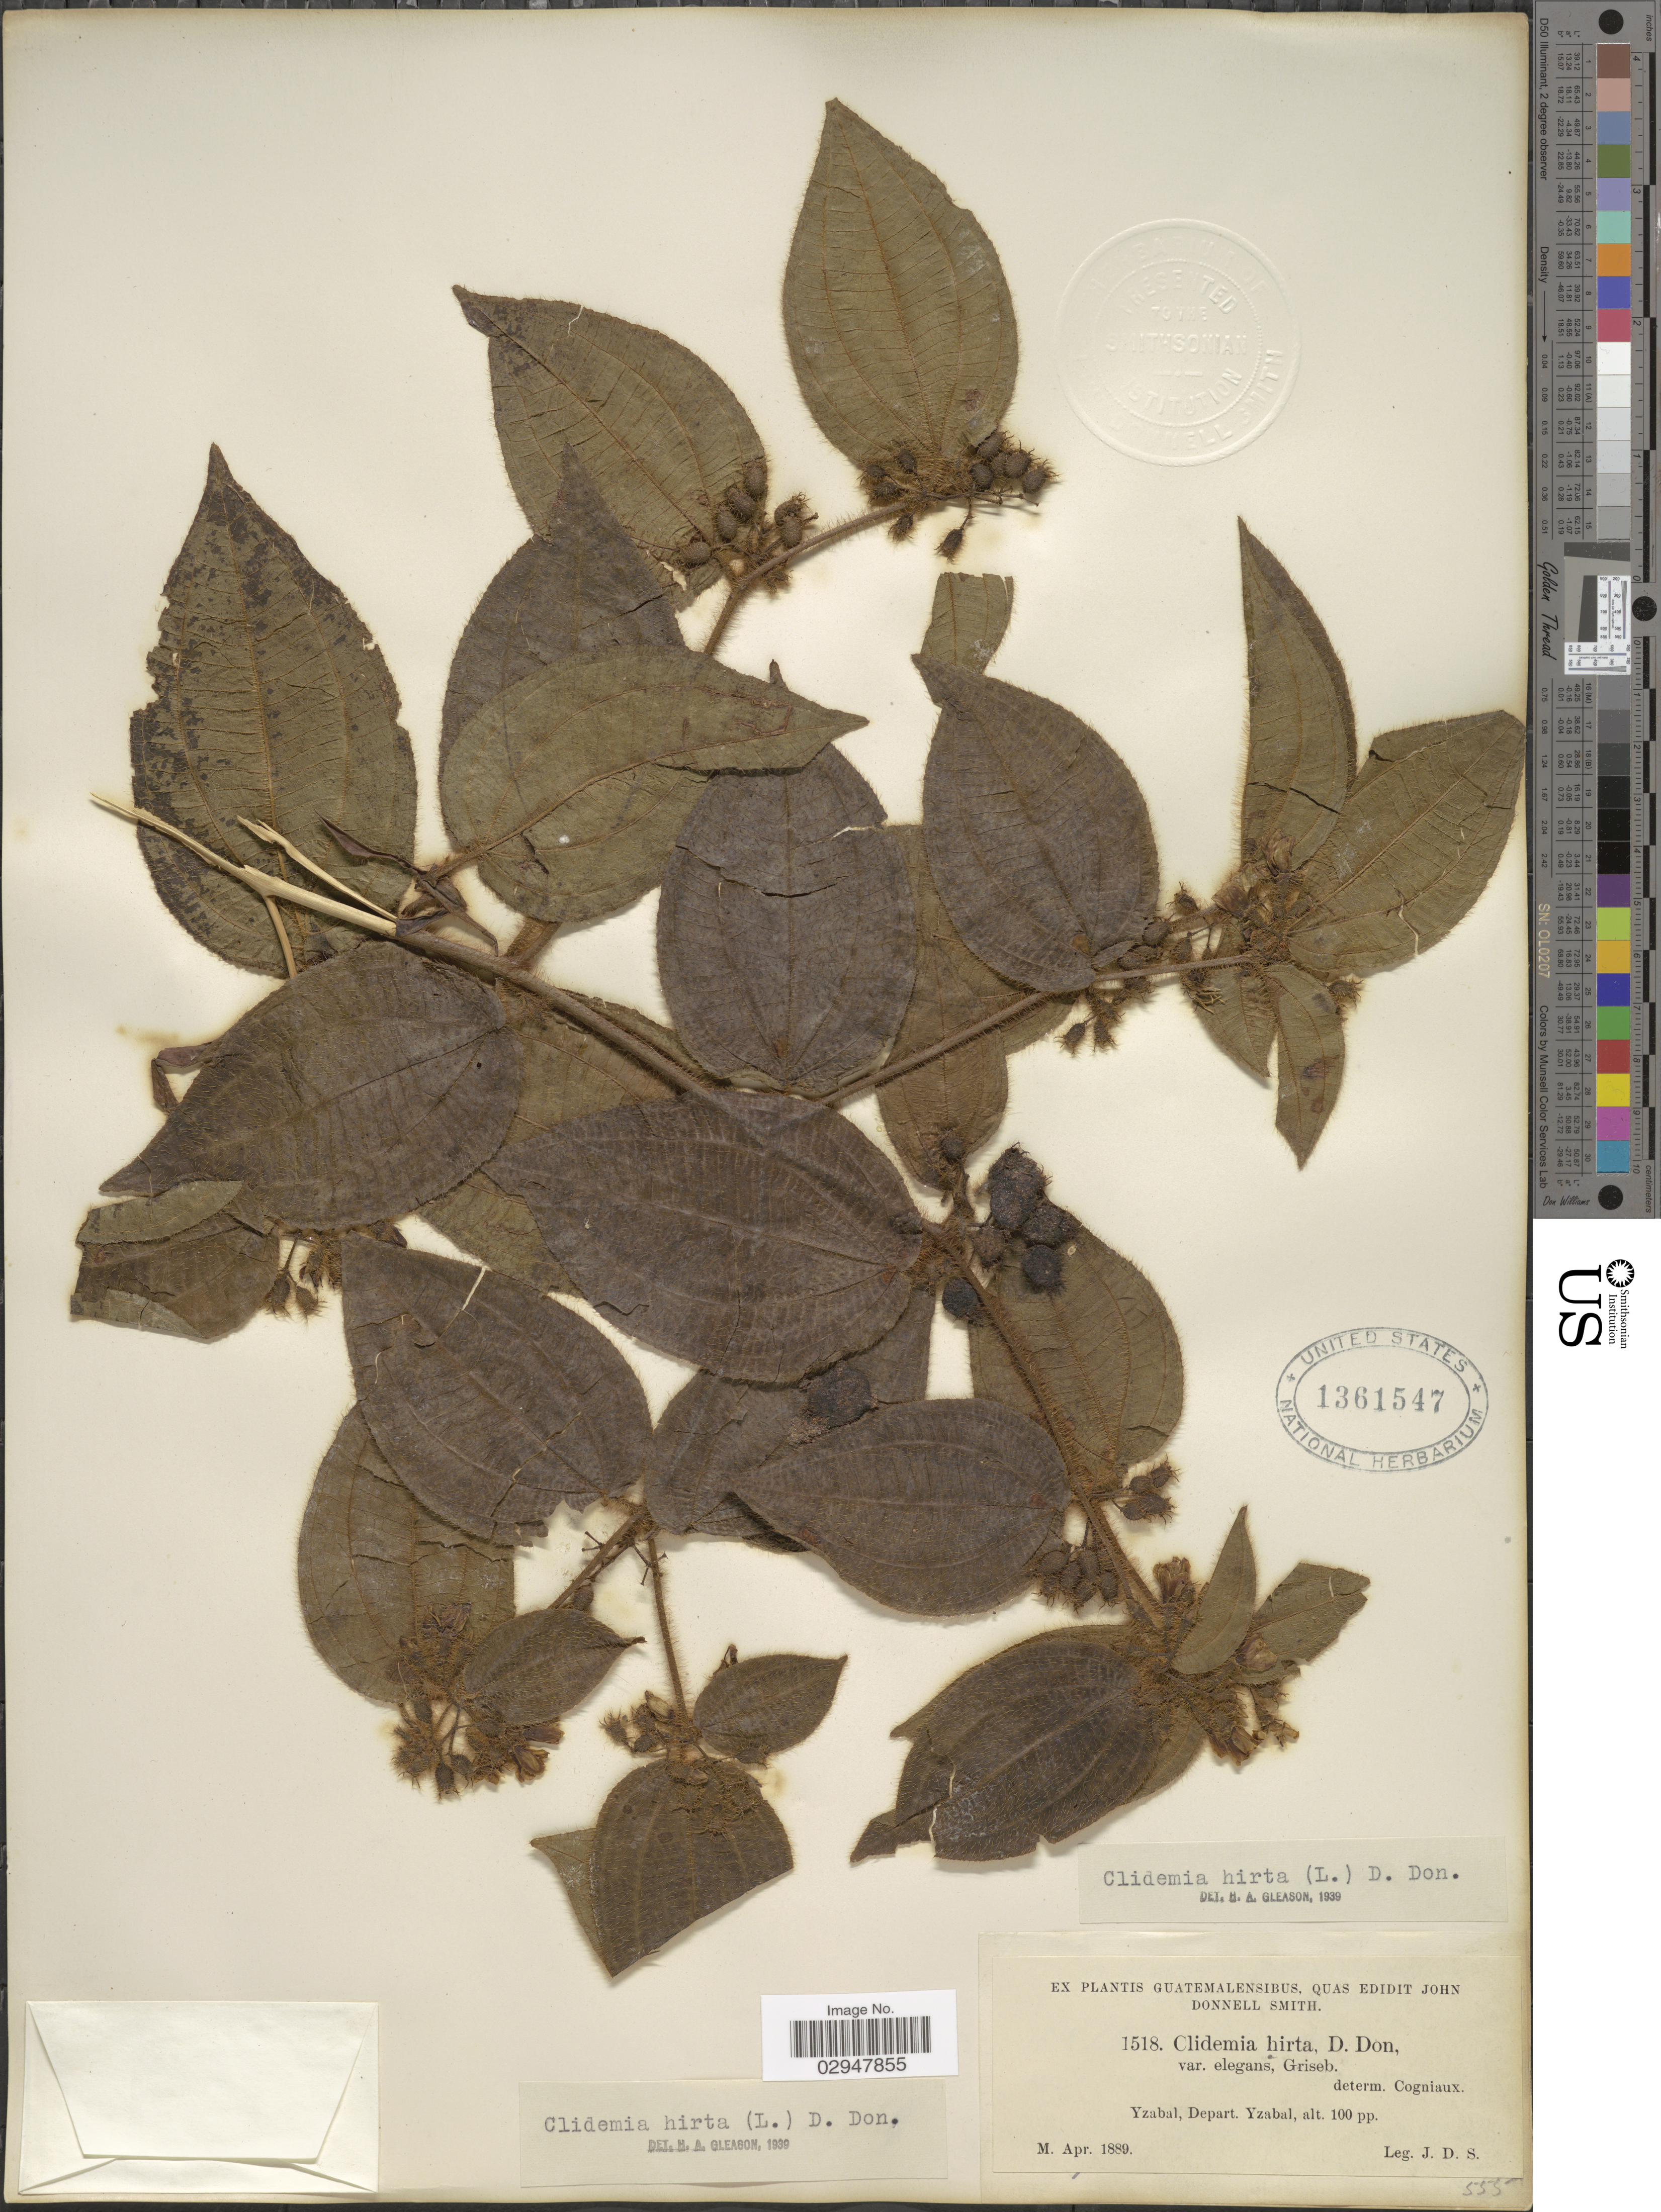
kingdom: Plantae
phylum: Tracheophyta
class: Magnoliopsida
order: Myrtales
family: Melastomataceae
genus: Miconia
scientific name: Miconia hirta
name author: Cogn.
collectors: J. Donnell Smith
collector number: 1518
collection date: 1889-04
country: Guatemala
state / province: Izabal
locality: Yzabal, Depart. Yzabal.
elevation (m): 30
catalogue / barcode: US 1361547